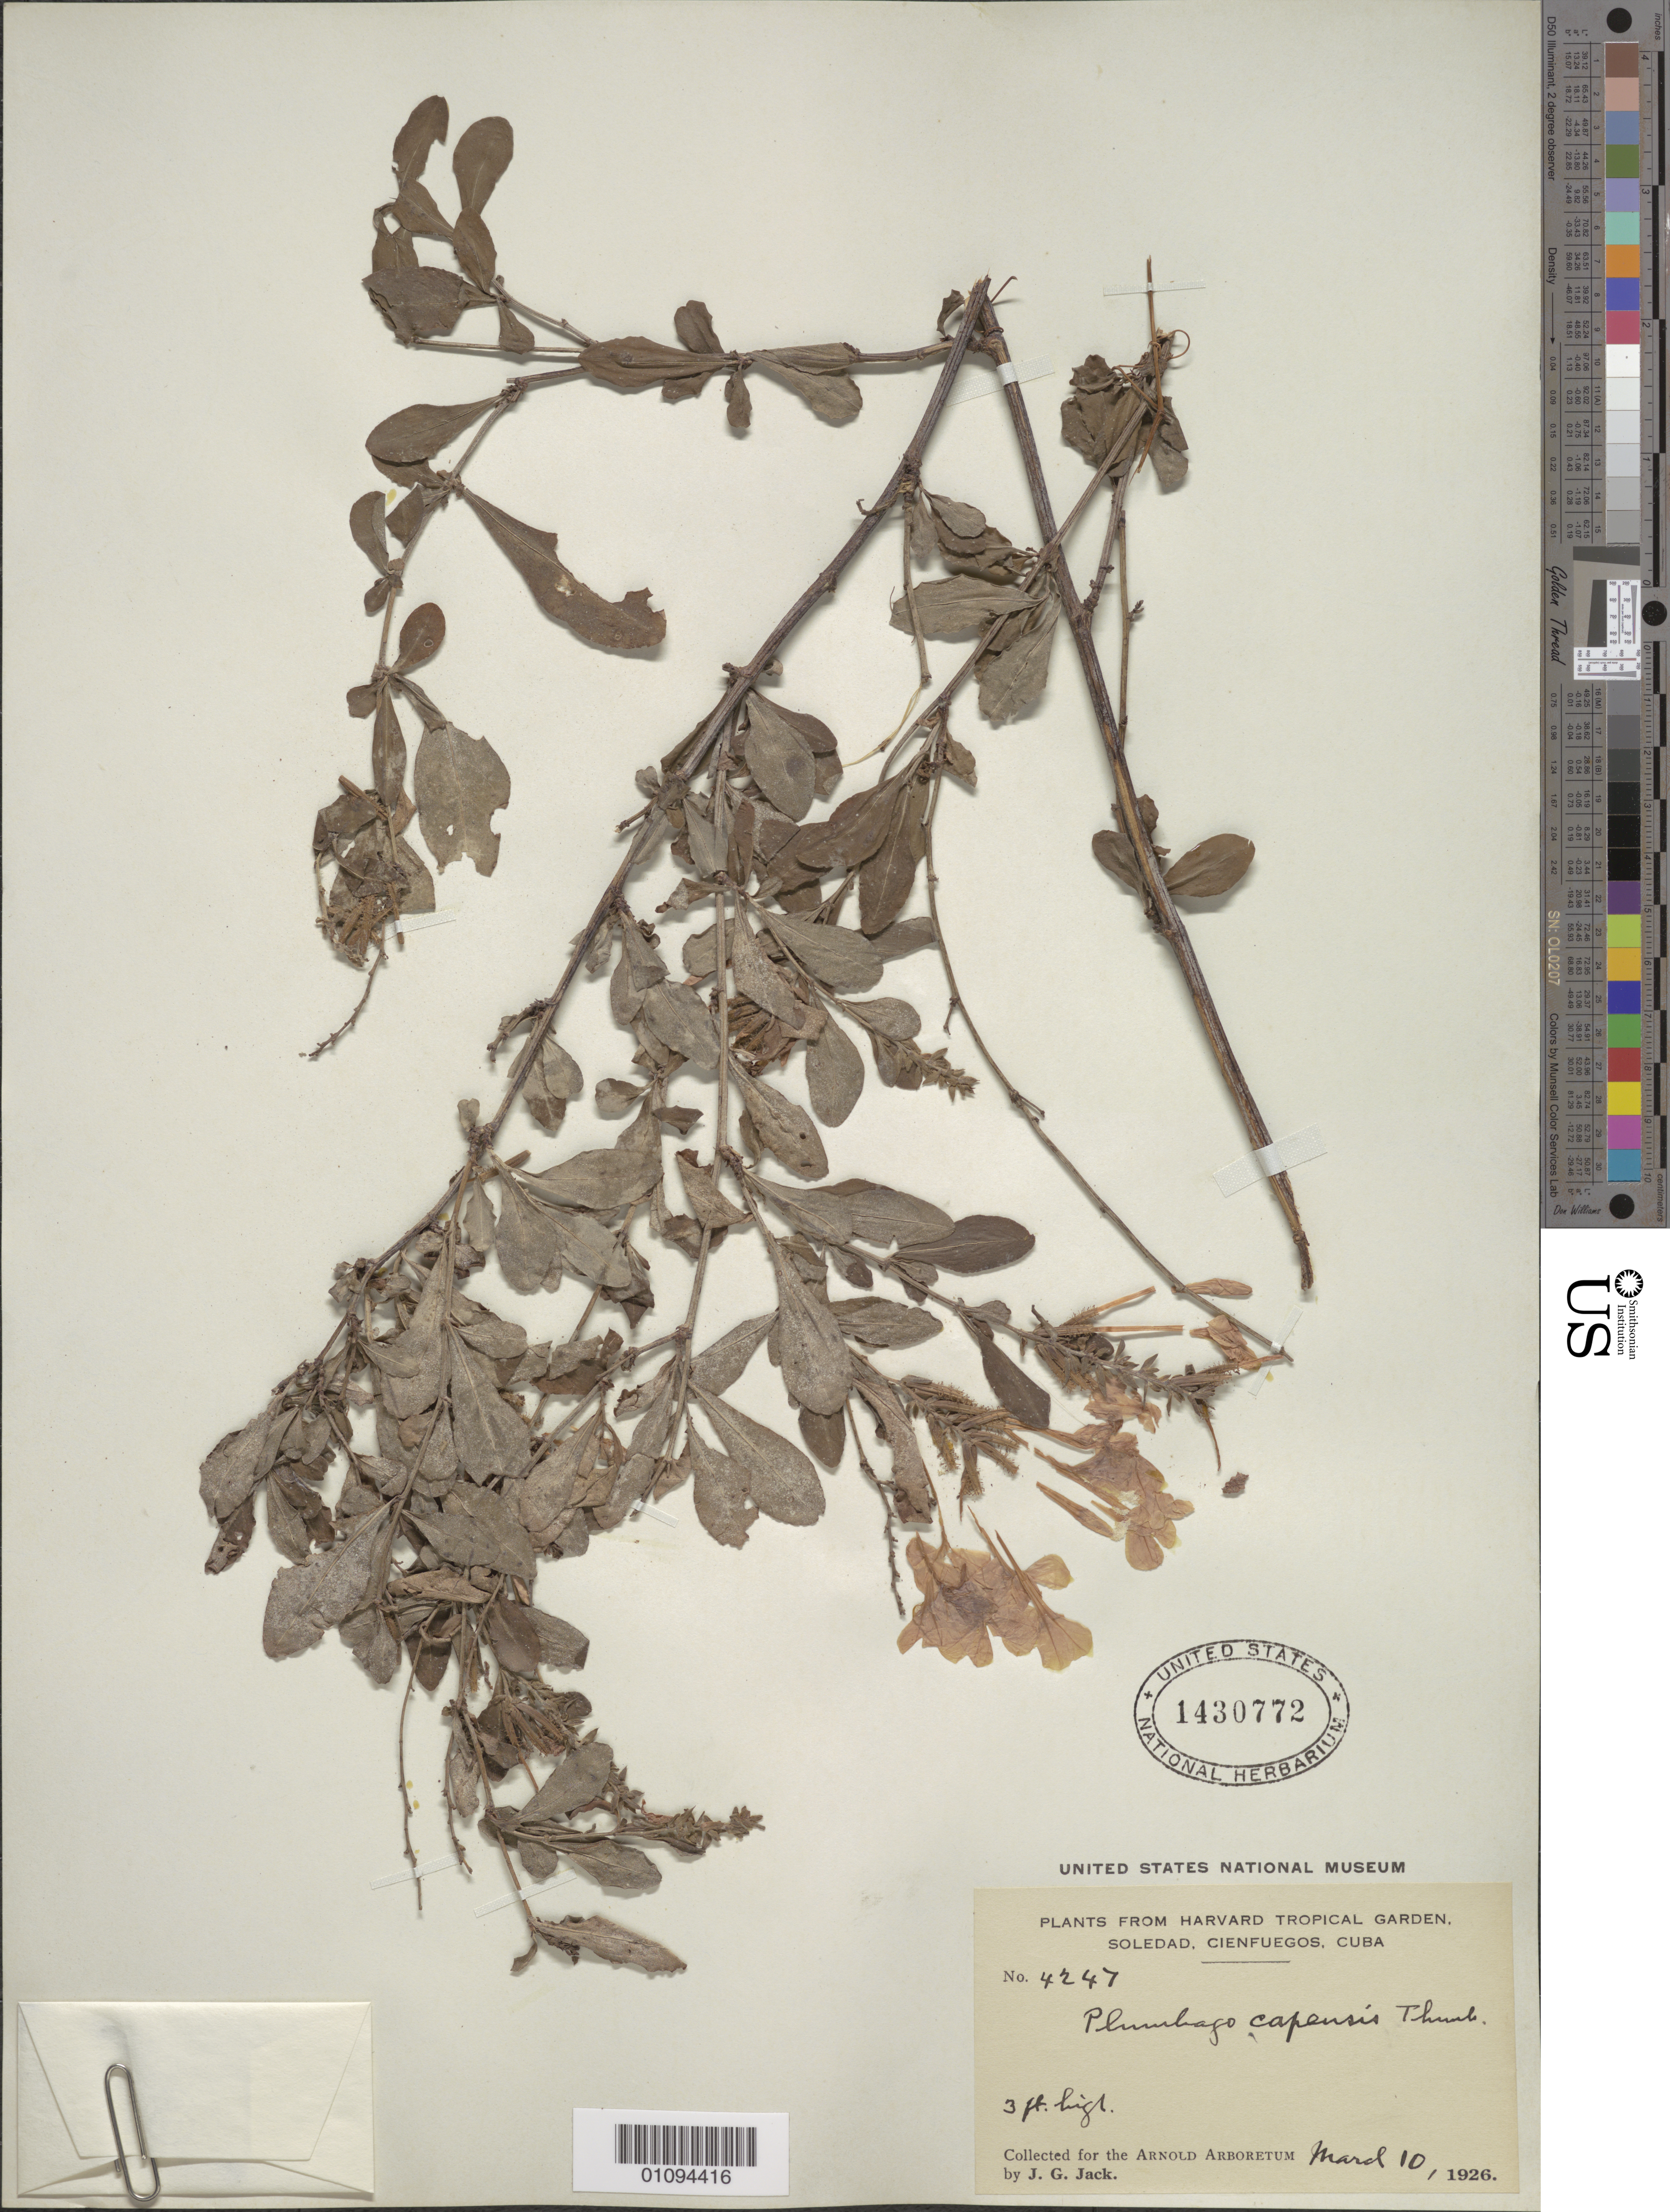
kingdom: Plantae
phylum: Tracheophyta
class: Magnoliopsida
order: Caryophyllales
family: Plumbaginaceae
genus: Plumbago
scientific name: Plumbago auriculata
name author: Lam.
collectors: J. G. Jack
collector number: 4247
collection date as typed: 10 Mar 1926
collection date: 1926-03-10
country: Cuba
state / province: Cienfuegos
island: Cuba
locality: Soledad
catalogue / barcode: US 1430772